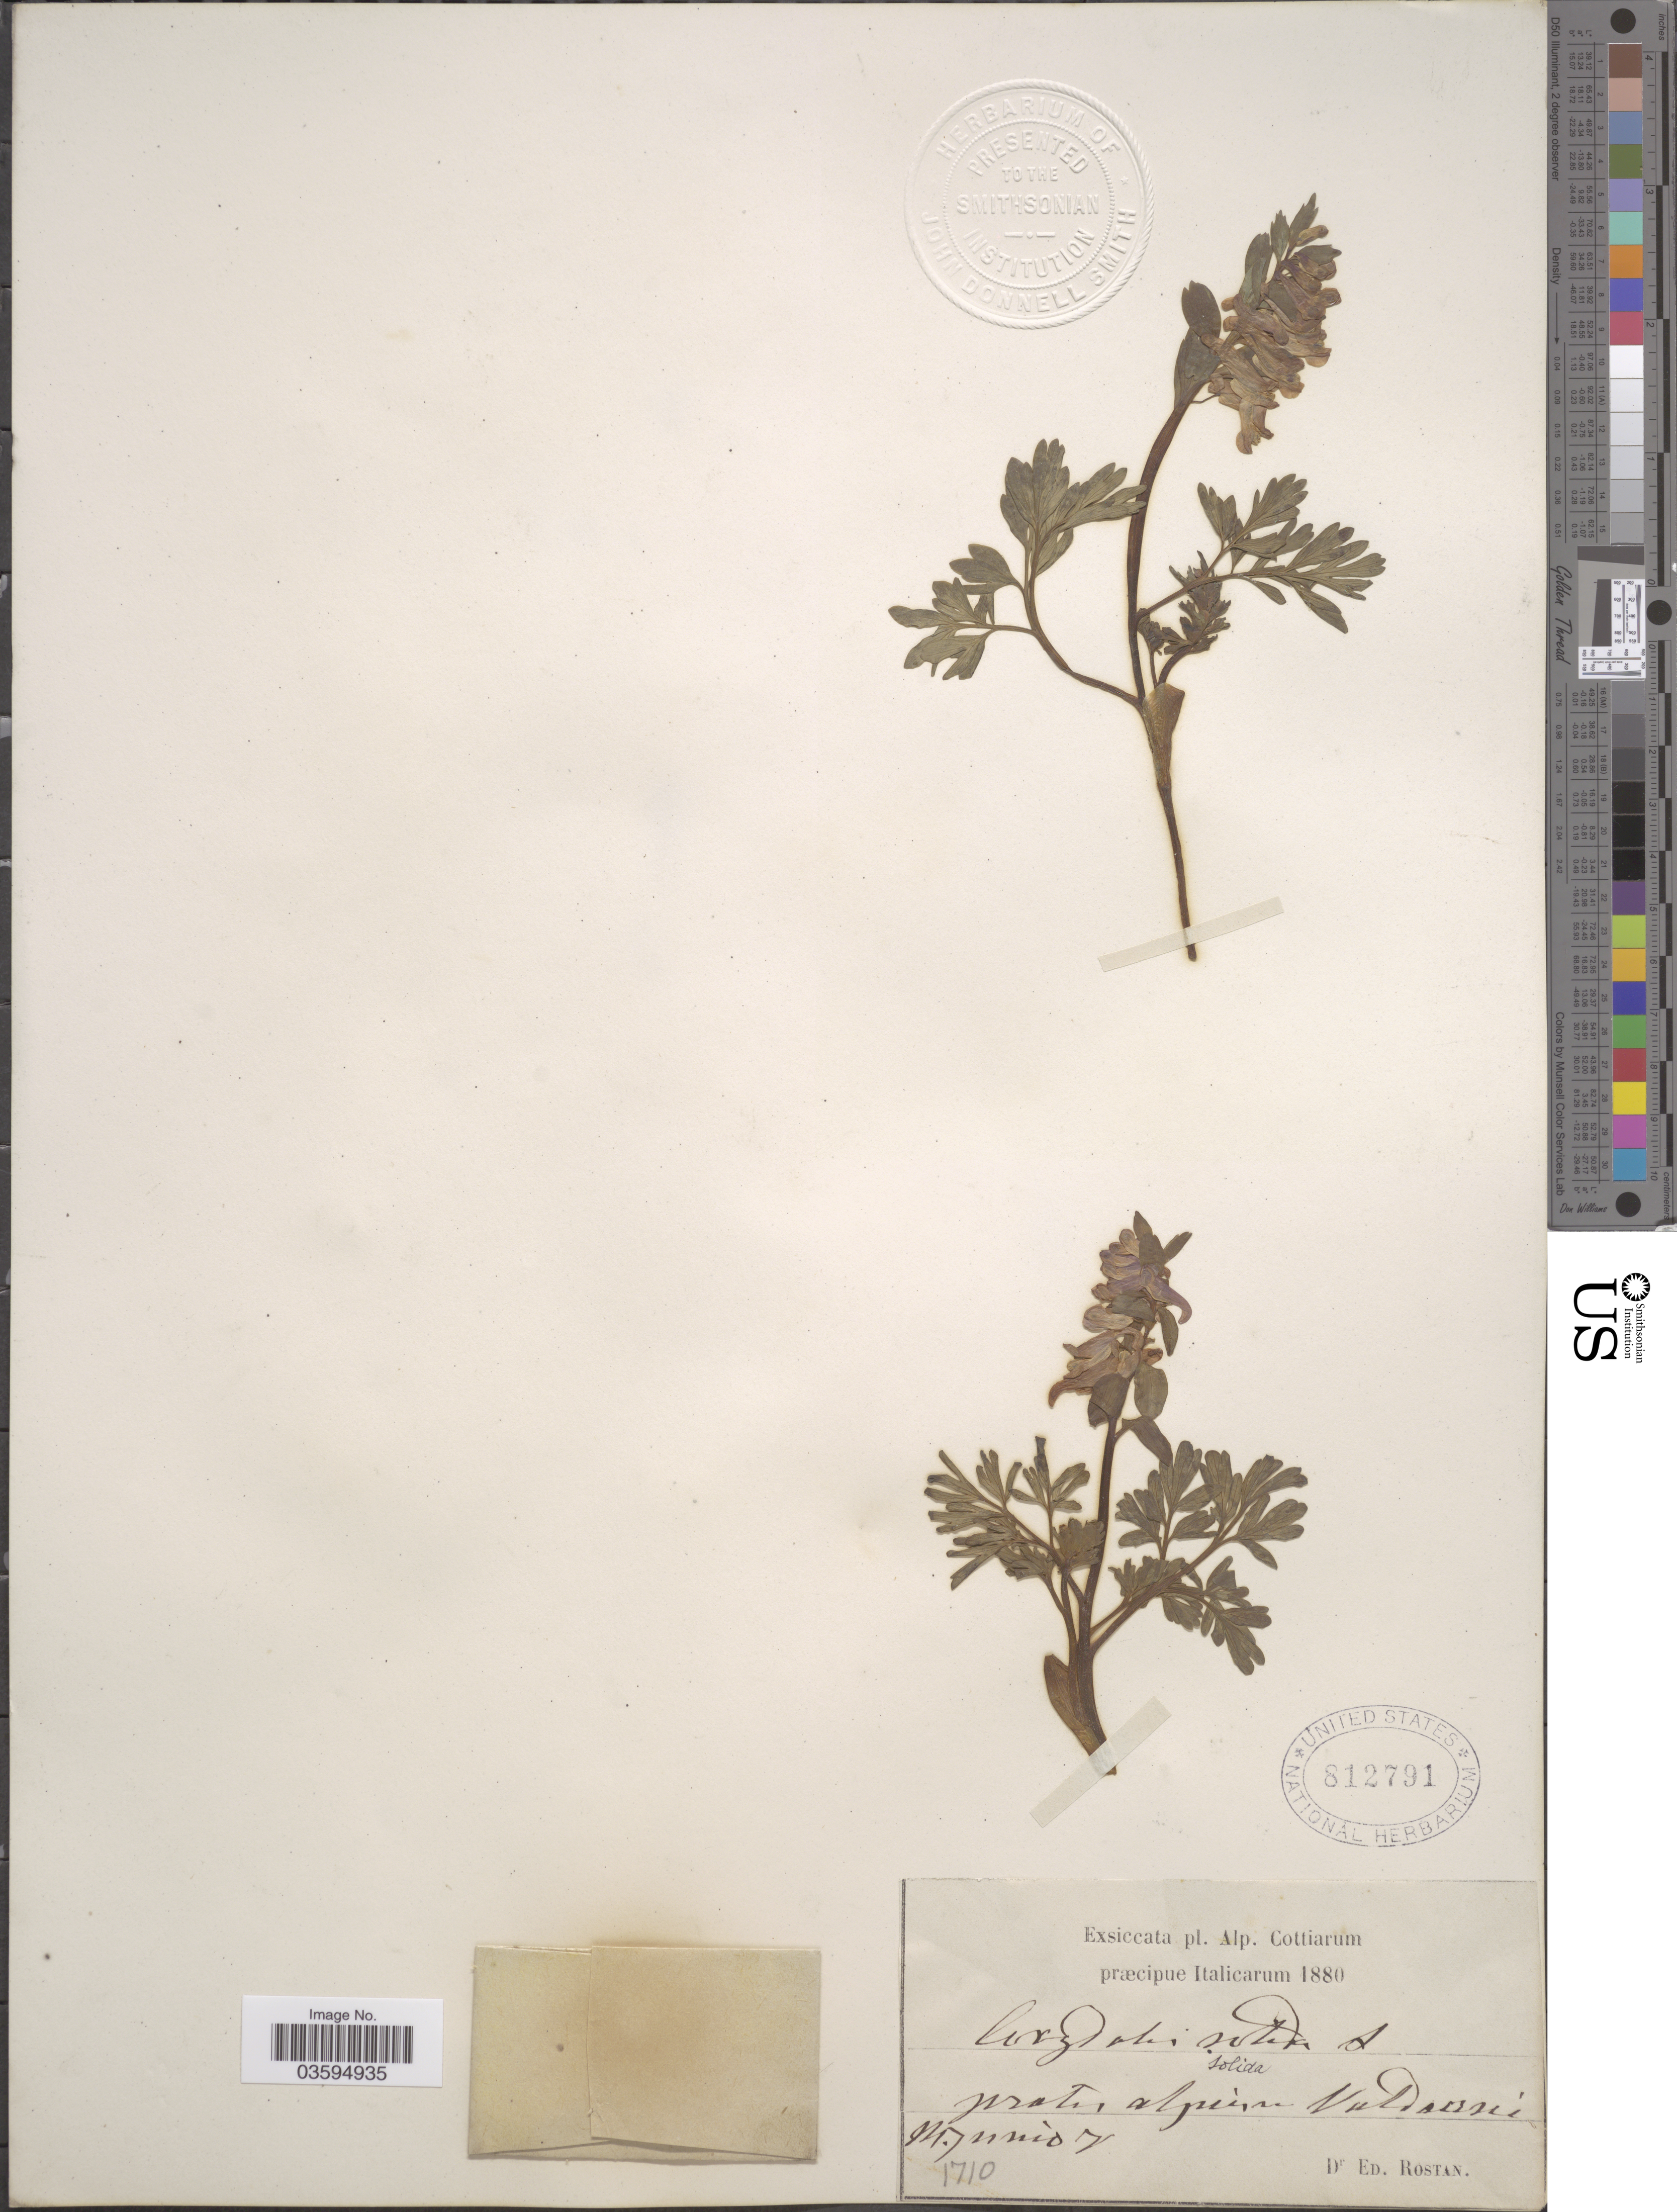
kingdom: Plantae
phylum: Tracheophyta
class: Magnoliopsida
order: Ranunculales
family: Papaveraceae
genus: Corydalis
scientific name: Corydalis solida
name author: (L.) Clairv.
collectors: E. Rostan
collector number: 1710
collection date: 1880-06-07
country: Italy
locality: Alp. Cottiarum præcipue Italicarum. Pratis alpium Valdazzu [interpreted].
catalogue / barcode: US 812791